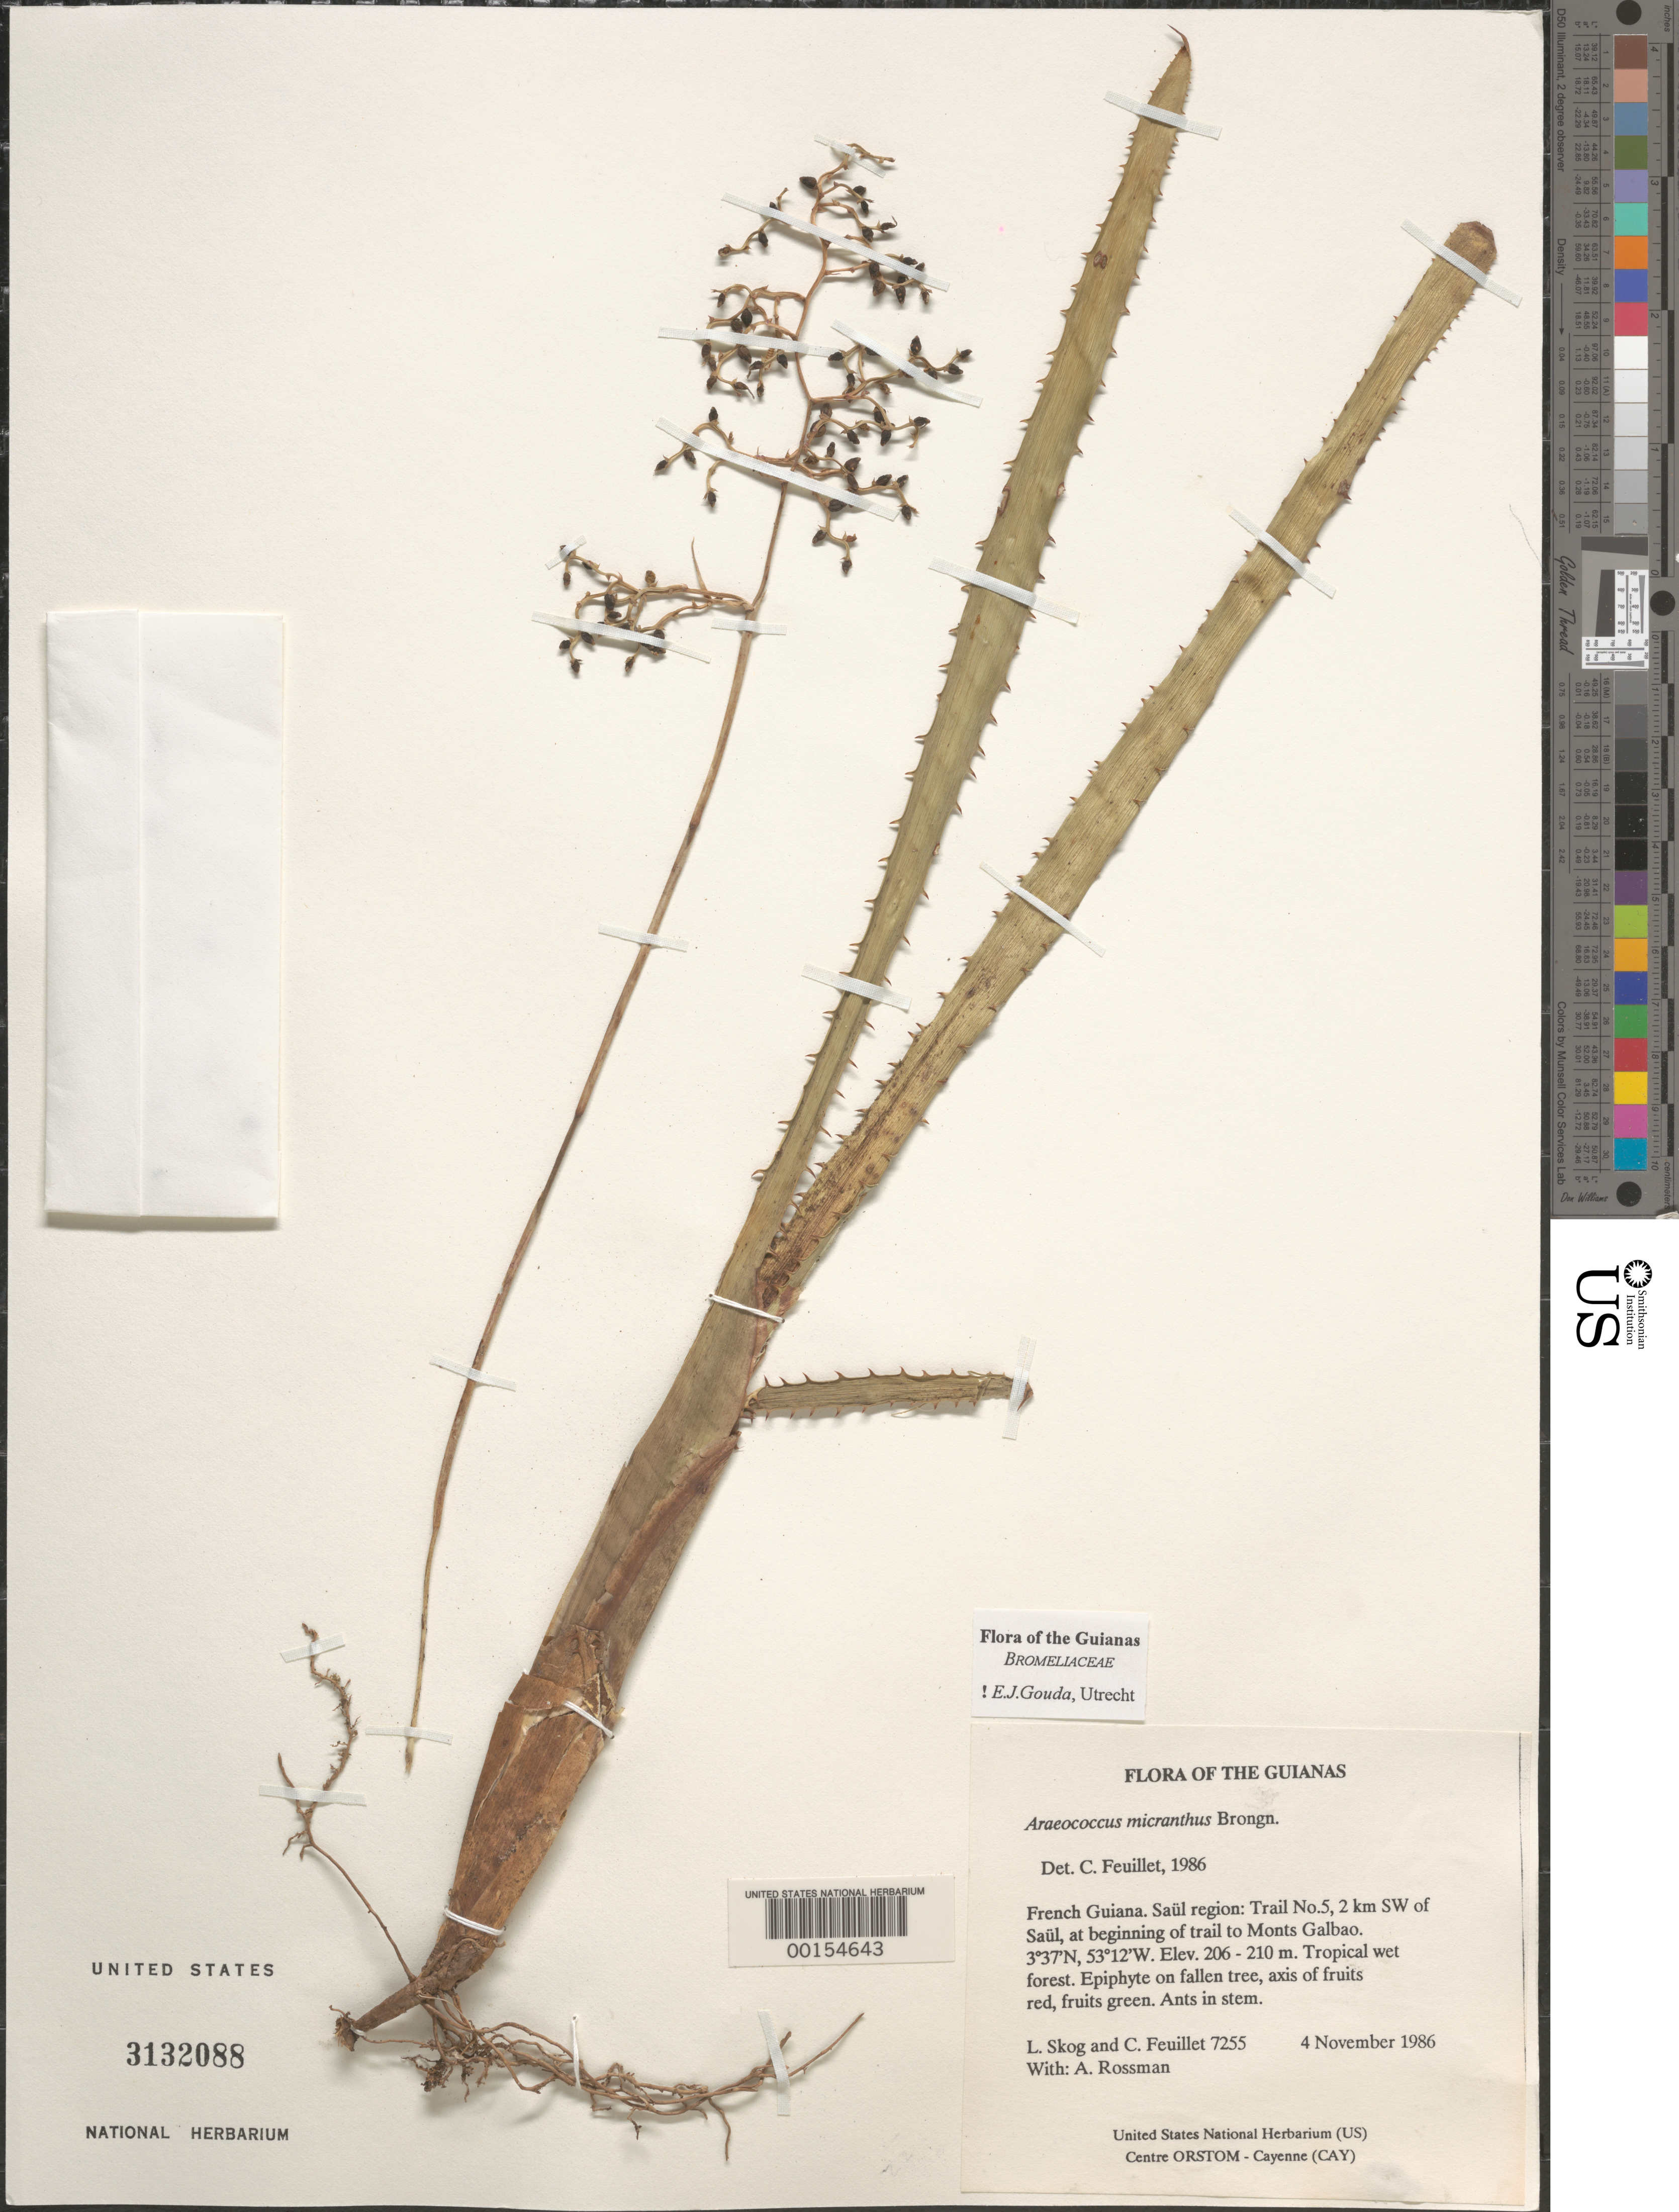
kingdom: Plantae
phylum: Tracheophyta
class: Liliopsida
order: Poales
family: Bromeliaceae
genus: Araeococcus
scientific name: Araeococcus micranthus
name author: Brongn.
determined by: Gouda, E. J.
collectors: L. E. Skog, C. Feuillet & A. Rossman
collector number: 7255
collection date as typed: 4 November 1986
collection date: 1986-11-04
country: French Guiana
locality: Trail No.5, 2 km SW of Saül, at beginning of trail to Monts Galbao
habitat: Tropical wet forest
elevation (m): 206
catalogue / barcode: US 3132088